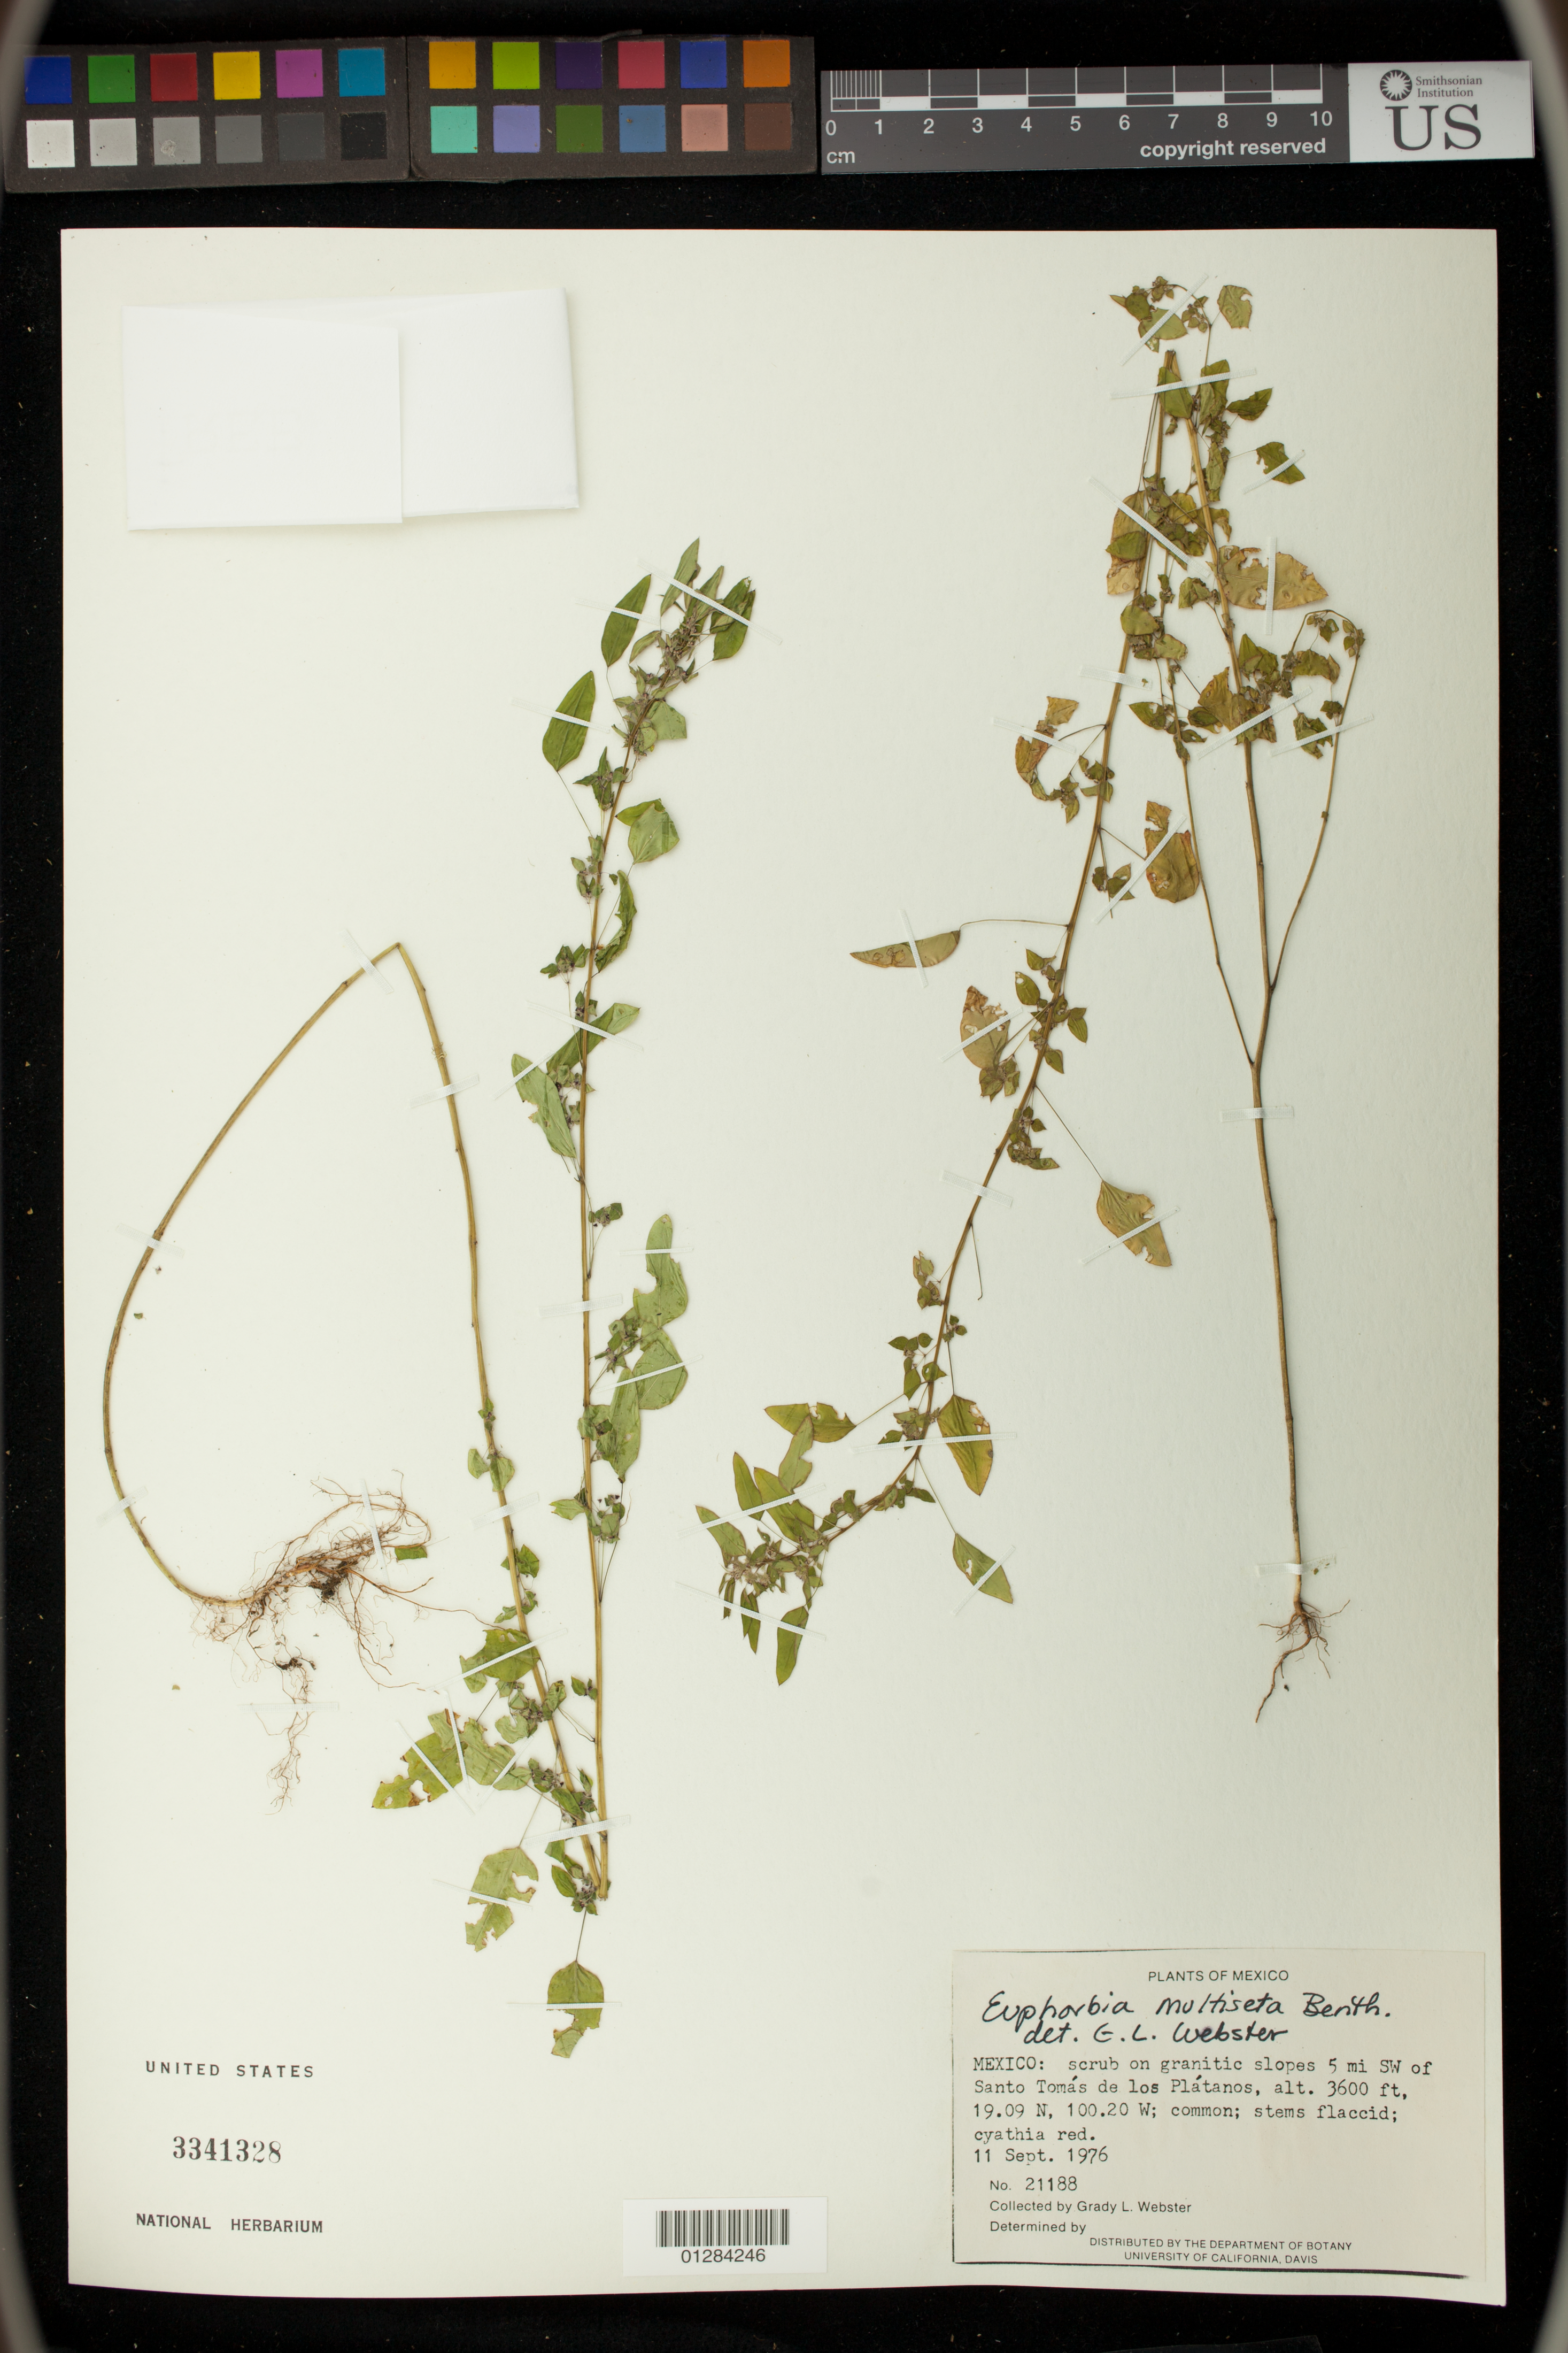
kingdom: Plantae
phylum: Tracheophyta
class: Magnoliopsida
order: Malpighiales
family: Euphorbiaceae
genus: Euphorbia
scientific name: Euphorbia multiseta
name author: Benth.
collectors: G. L. Webster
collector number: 21188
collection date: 1976-09-11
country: Mexico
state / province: México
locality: Slopes 5 mi SW of Santo Tomas de los Platanos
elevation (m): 1097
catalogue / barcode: US 3341328